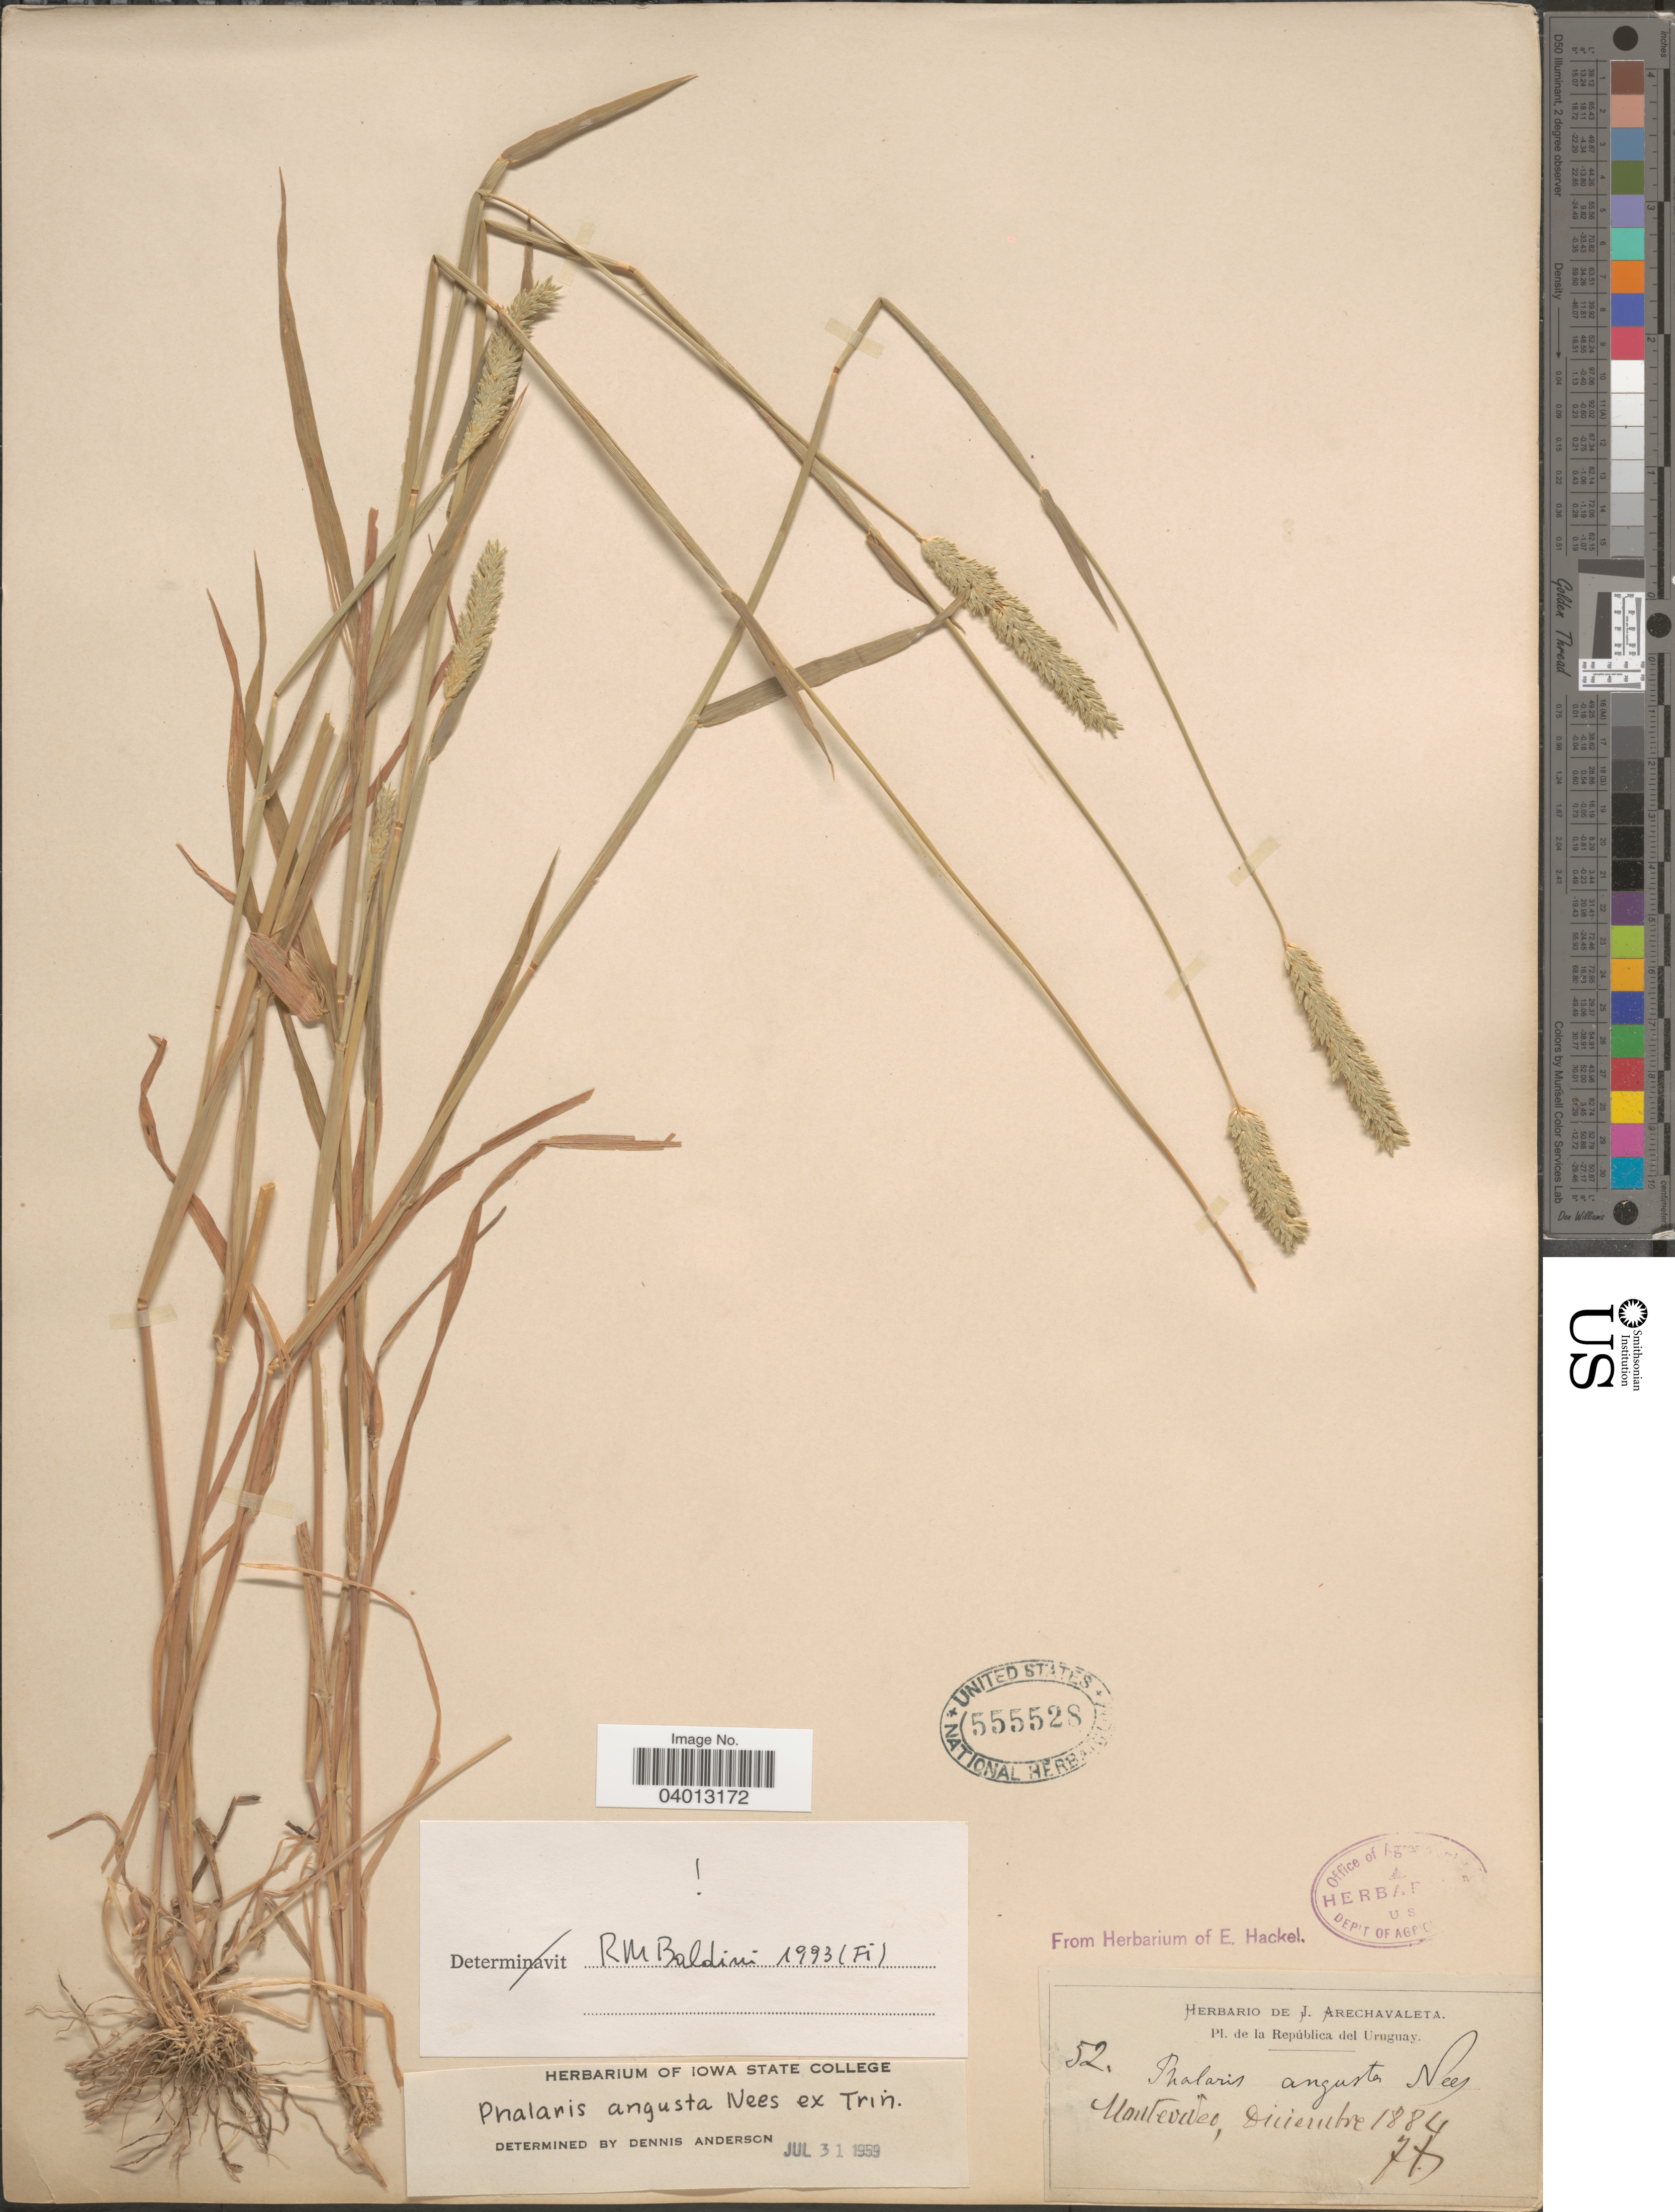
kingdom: Plantae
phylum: Tracheophyta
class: Liliopsida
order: Poales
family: Poaceae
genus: Phalaris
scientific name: Phalaris angusta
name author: Nees ex Trin.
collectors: J. Arechavaleta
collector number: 52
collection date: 1884-12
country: Uruguay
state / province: Montevideo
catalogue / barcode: US 555528